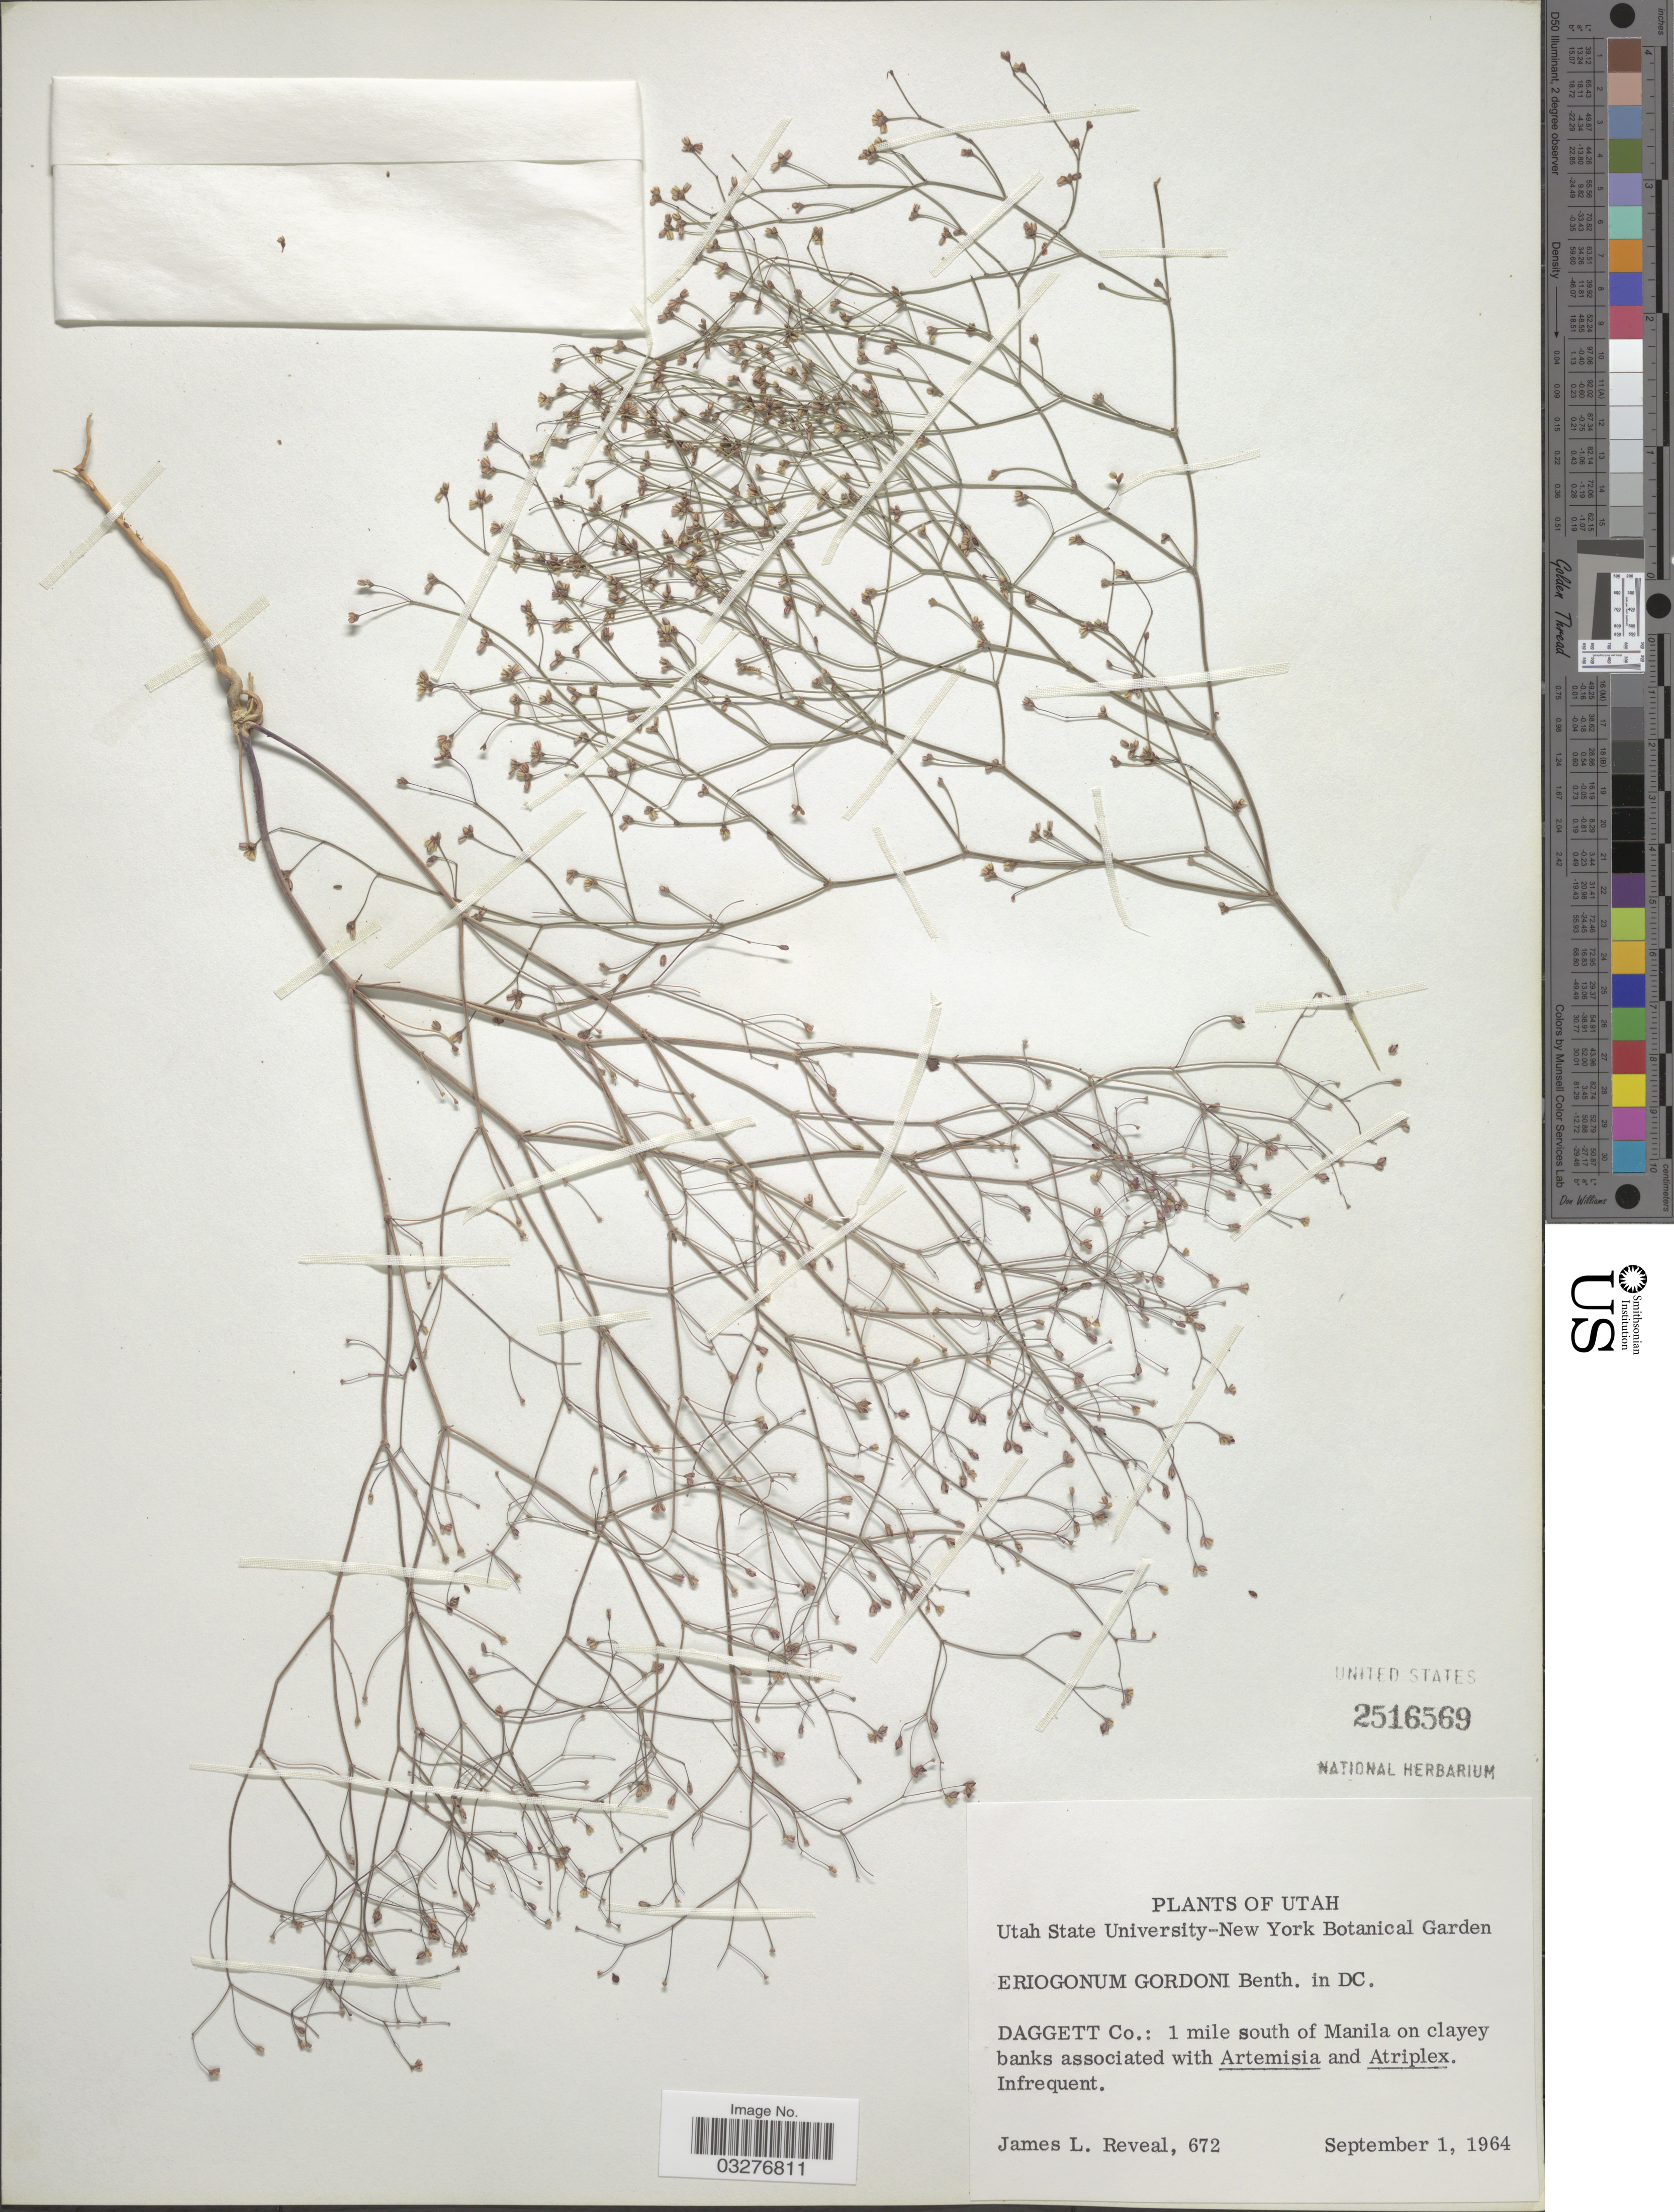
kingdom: Plantae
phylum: Tracheophyta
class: Magnoliopsida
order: Caryophyllales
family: Polygonaceae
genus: Eriogonum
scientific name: Eriogonum gordonii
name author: Benth.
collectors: J. L. Reveal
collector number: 672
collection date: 1964-09-01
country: United States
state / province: Utah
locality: Daggett Co.: 1 mile south of Manila.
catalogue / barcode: US 2516569